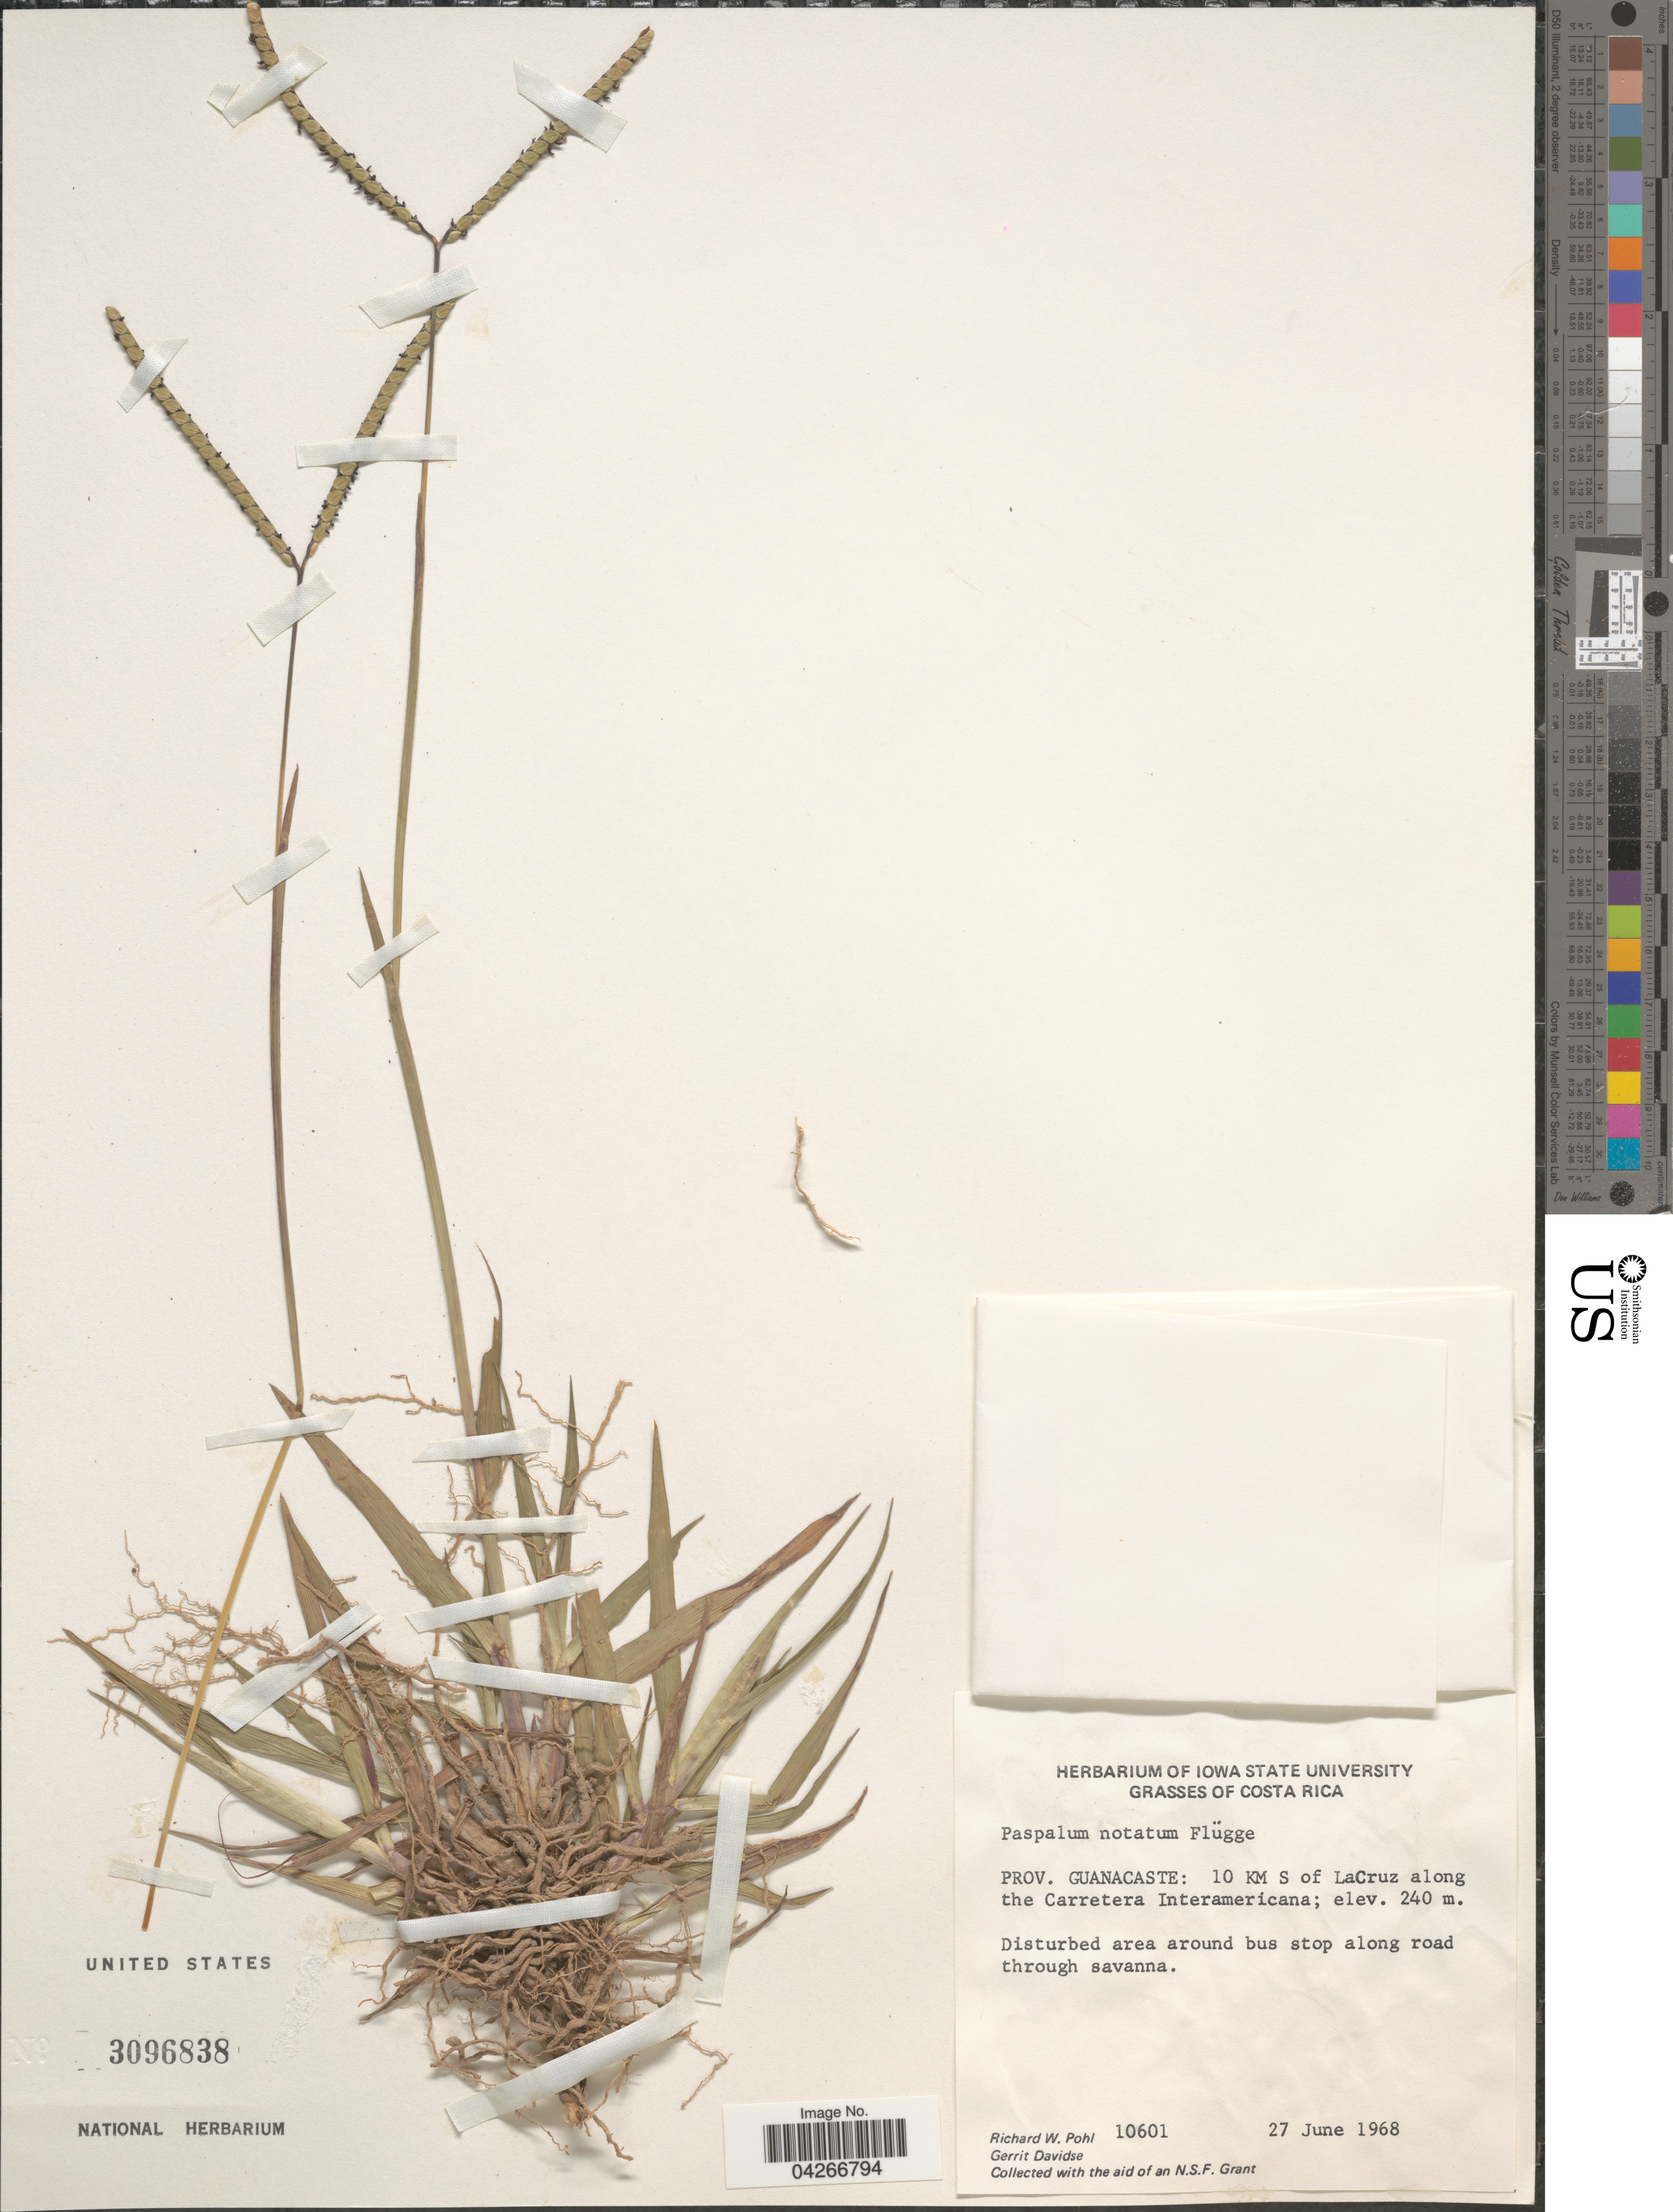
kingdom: Plantae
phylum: Tracheophyta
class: Liliopsida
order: Poales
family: Poaceae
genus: Paspalum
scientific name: Paspalum notatum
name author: Flüggé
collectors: R. W. Pohl & G. Davidse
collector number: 10601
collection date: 1968-06-27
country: Costa Rica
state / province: Guanacaste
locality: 10 KM S of LaCruz along the Carretera Interamericana.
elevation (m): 240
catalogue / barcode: US 3096838